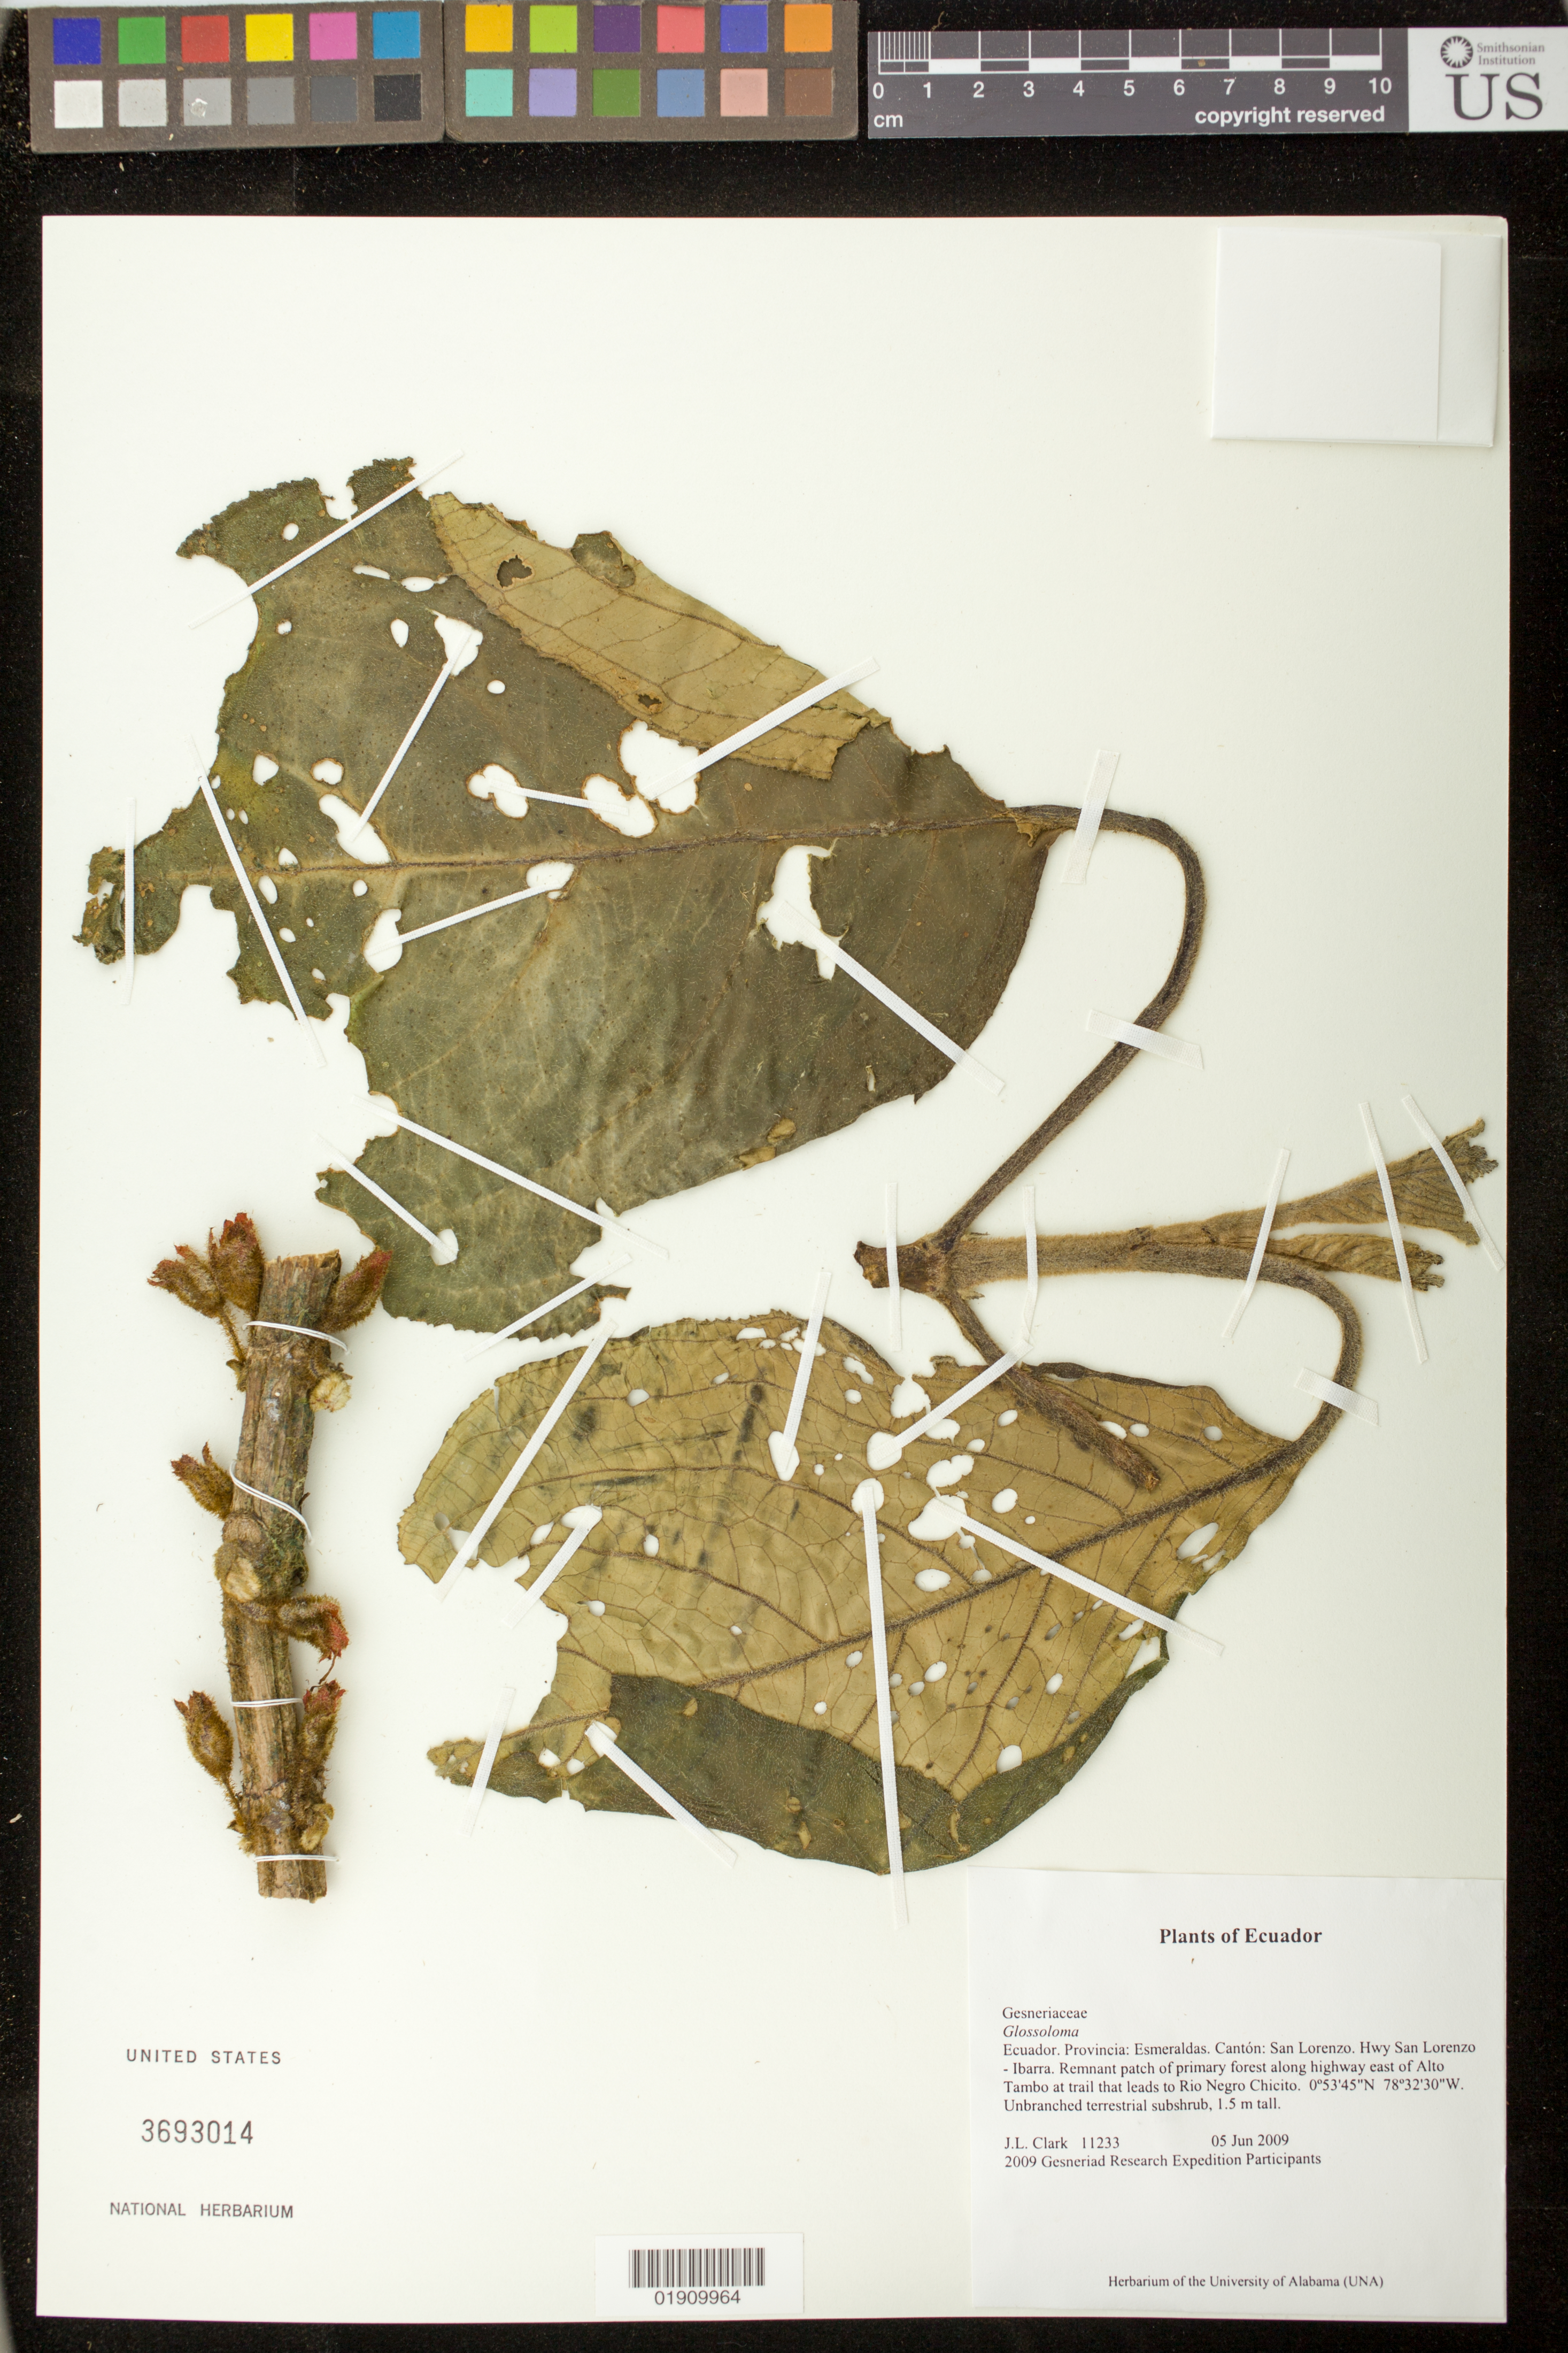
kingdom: Plantae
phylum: Tracheophyta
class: Magnoliopsida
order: Lamiales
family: Gesneriaceae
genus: Glossoloma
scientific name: Glossoloma sp.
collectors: J. L. Clark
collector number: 11233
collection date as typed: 05 Jun 2009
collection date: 2009-06-05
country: Ecuador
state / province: Esmeraldas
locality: Ecuador. Provincia: Esmeraldas. Canton: San Lorenzo. Hwy San Lorenzo-Ibarra. Remnant patch of primary forest along highway east of Alto Tambo at trail that leads to Rio Negro Chicito.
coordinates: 0°53'45"N, 78°32'30"W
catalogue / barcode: US 3693014